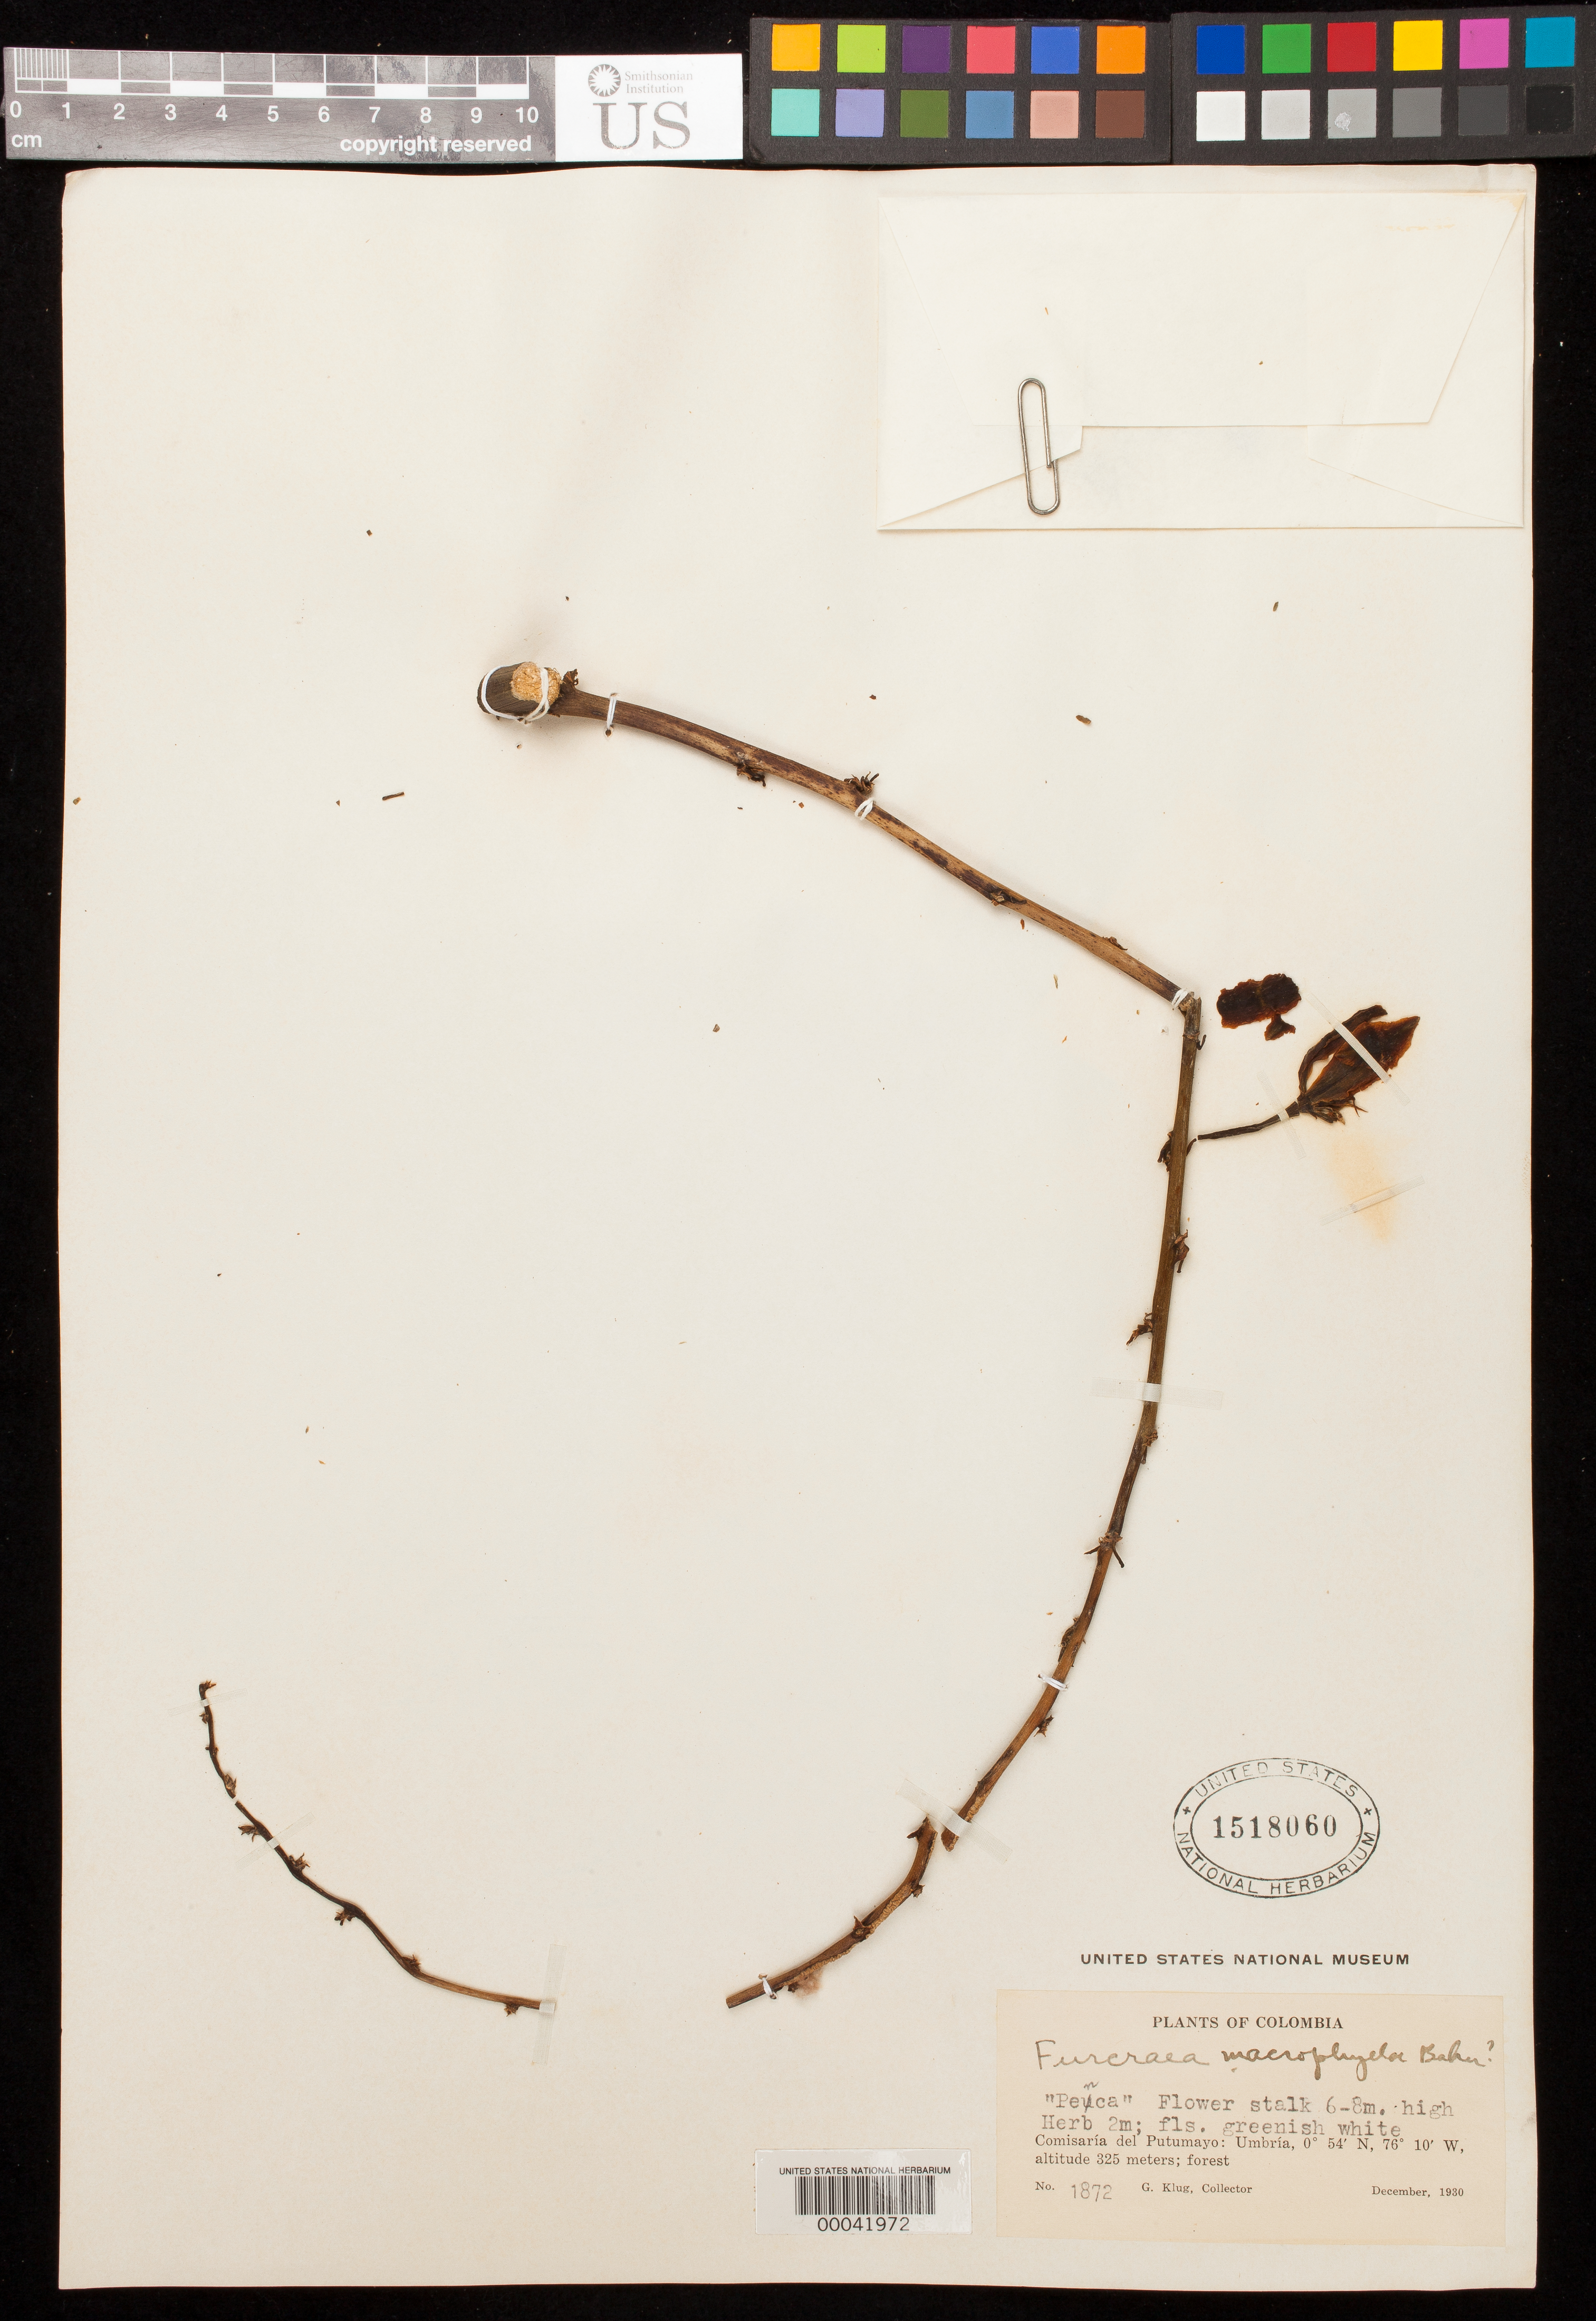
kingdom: Plantae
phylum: Tracheophyta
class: Liliopsida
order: Asparagales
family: Asparagaceae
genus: Furcraea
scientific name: Furcraea macrophylla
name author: Baker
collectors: G. Klug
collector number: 1872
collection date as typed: Dec 1930 to -- Dec 1930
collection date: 1930-12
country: Colombia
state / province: Putumayo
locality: Umbria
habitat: Forest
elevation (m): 325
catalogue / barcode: US 1518060